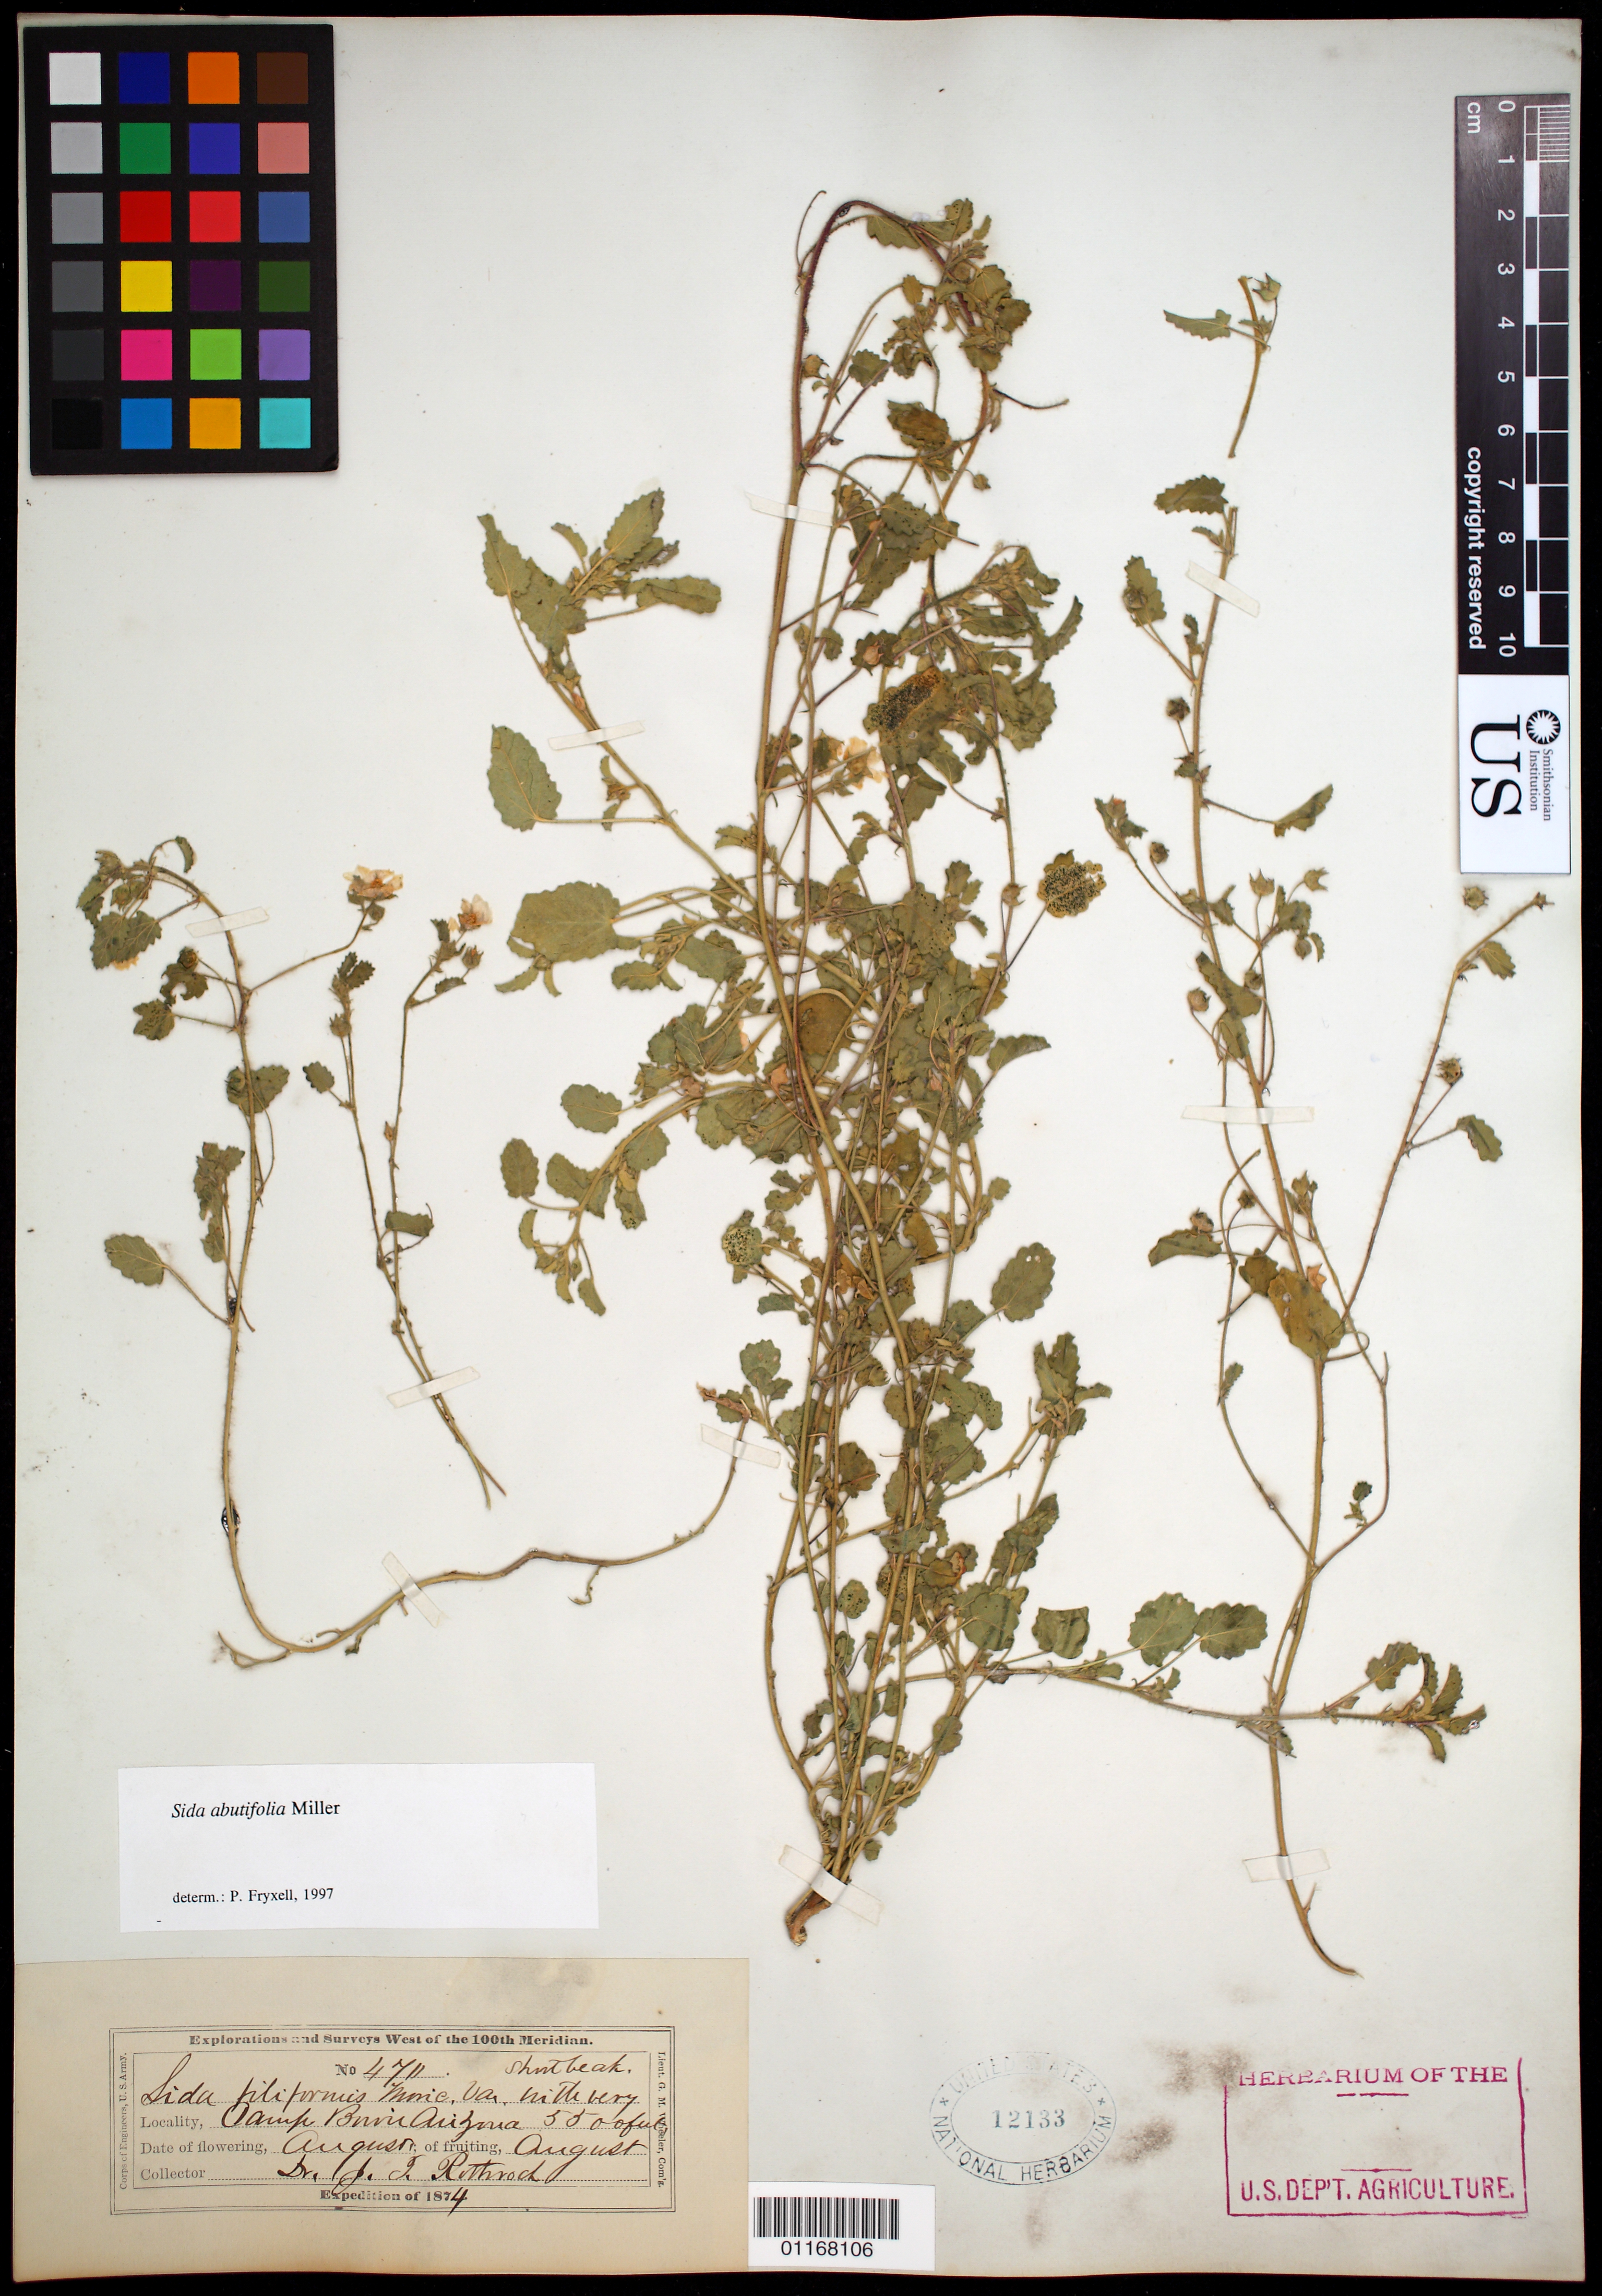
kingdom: Plantae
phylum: Tracheophyta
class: Magnoliopsida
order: Malvales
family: Malvaceae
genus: Sida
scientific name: Sida abutilifolia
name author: Mill.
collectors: J. T. Rothrock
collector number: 4711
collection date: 1874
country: United States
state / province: Arizona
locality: Camp Bowie.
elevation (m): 1676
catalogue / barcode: US 12133